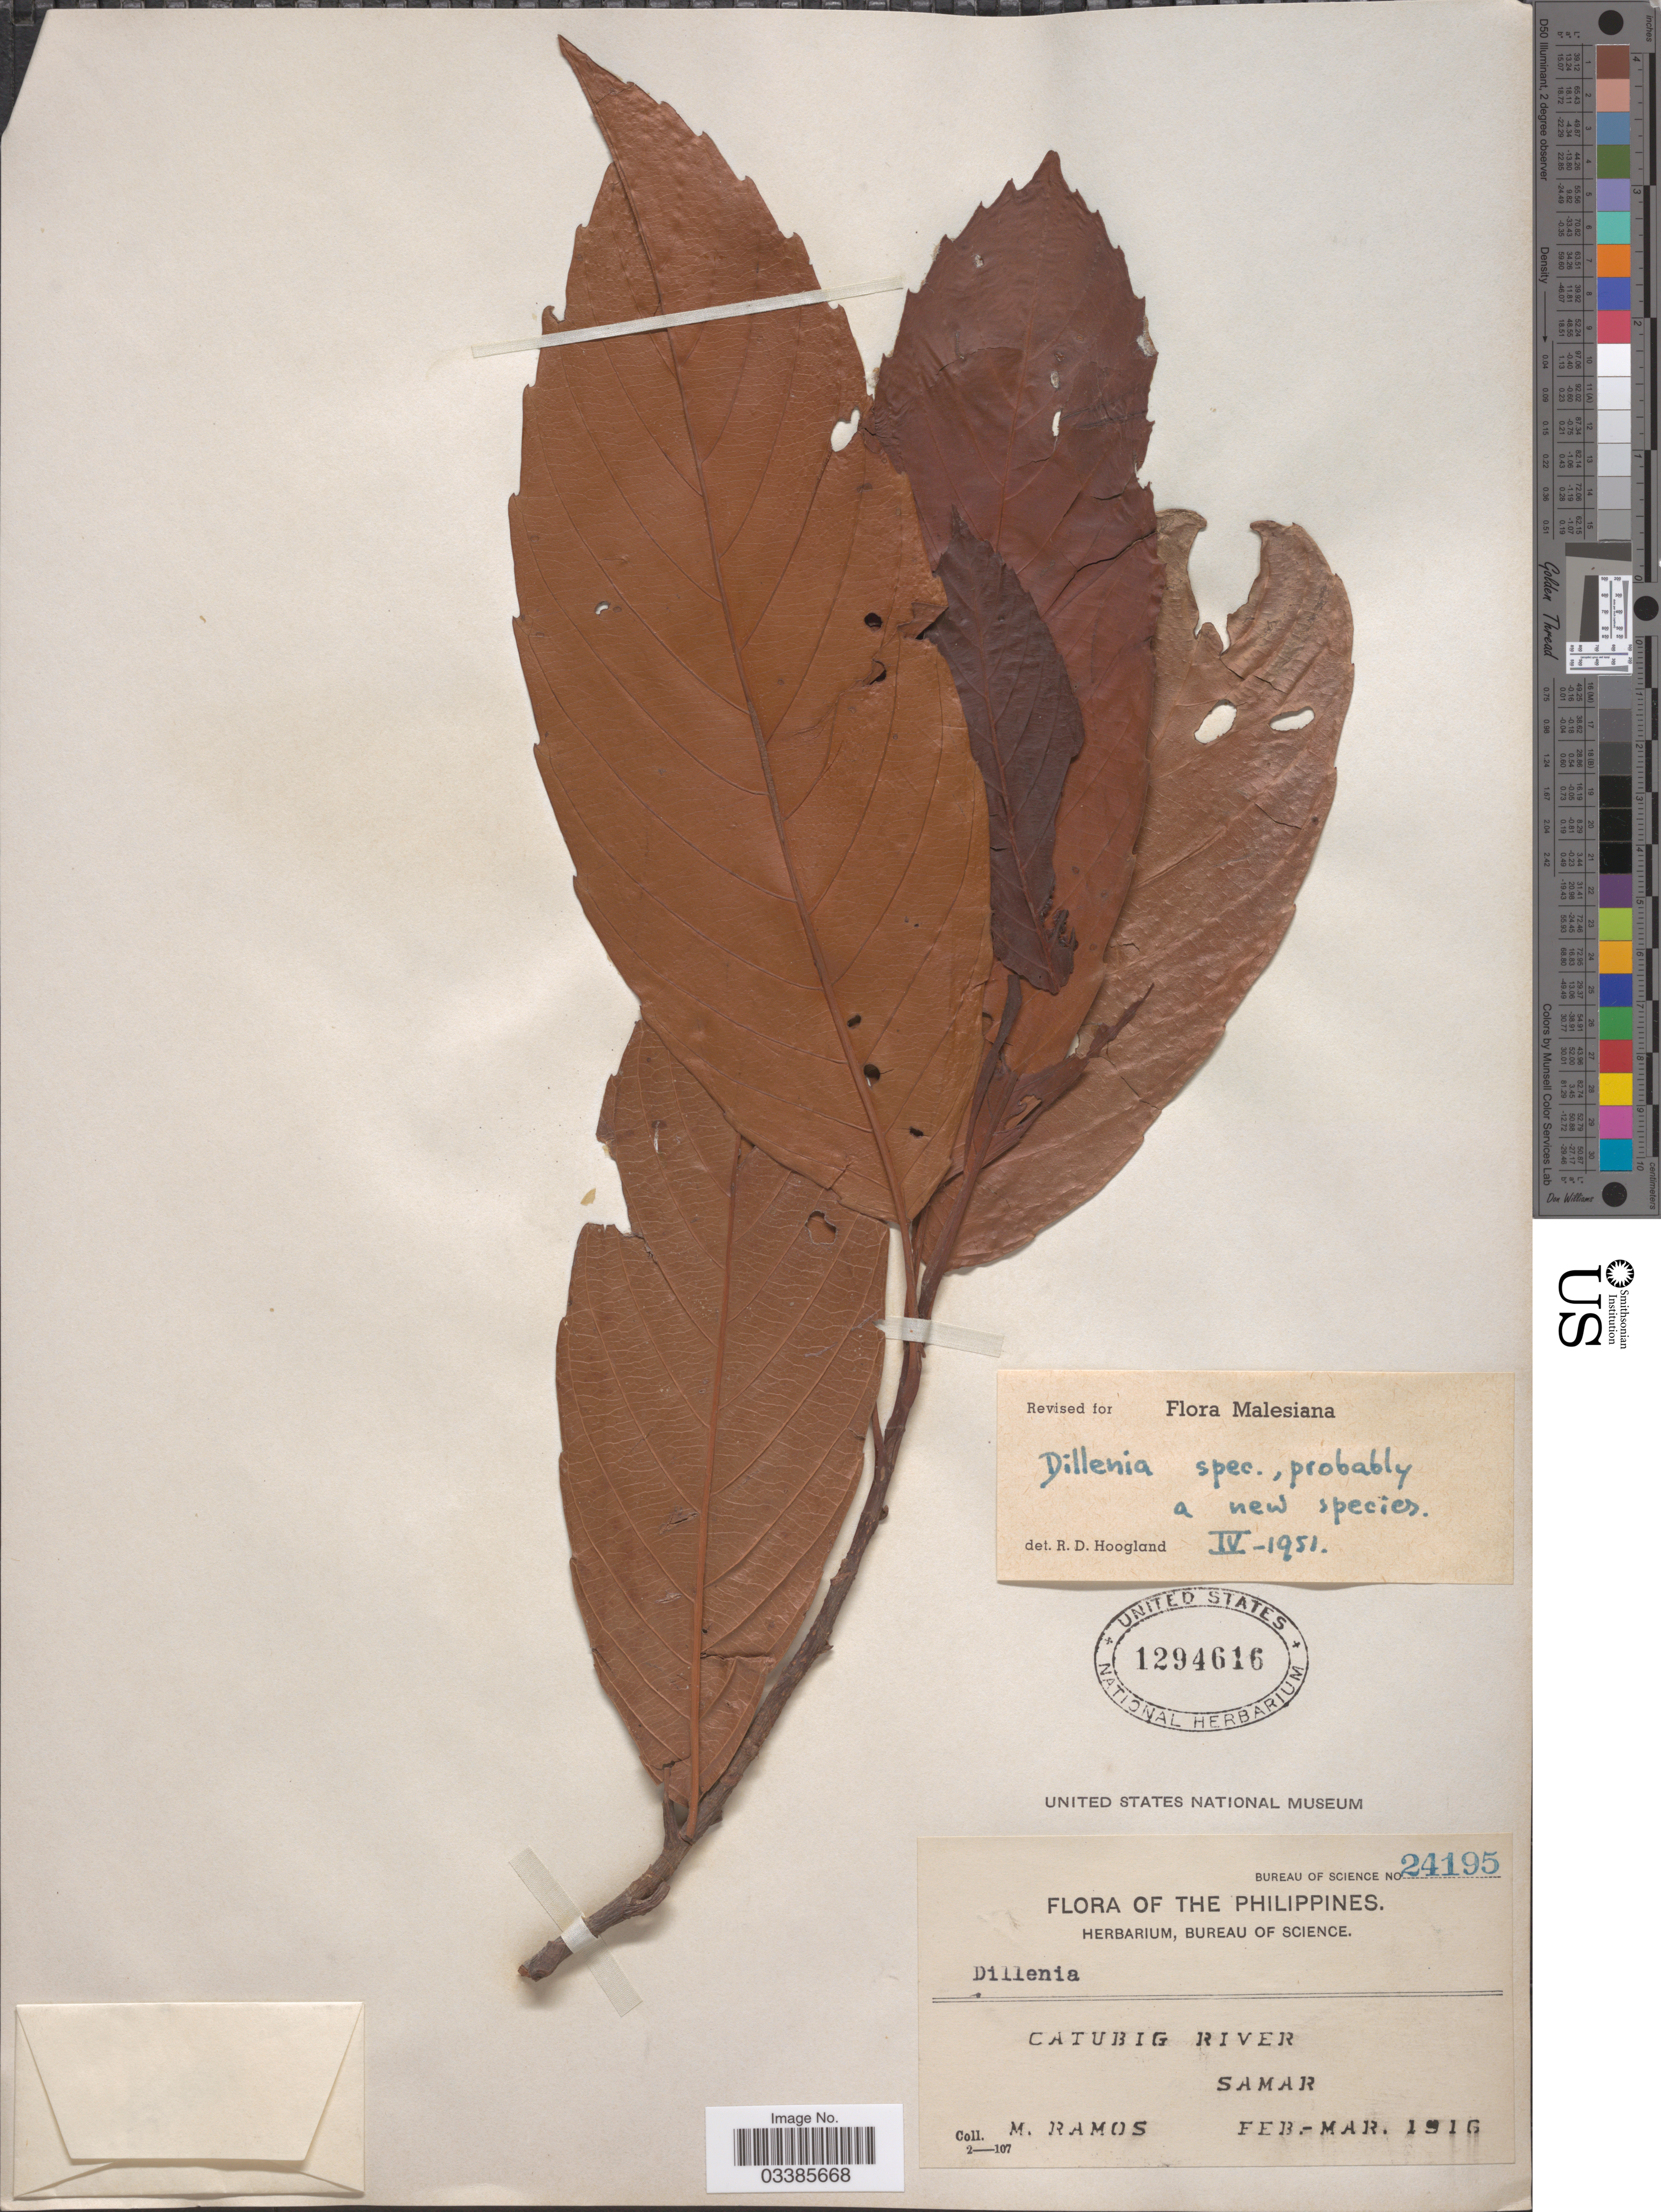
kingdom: Plantae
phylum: Tracheophyta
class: Magnoliopsida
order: Dilleniales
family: Dilleniaceae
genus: Dillenia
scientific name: Dillenia sp.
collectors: M. Ramos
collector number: Bureau of Science 24195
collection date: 1916-02/1916-03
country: Philippines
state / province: Eastern Visayas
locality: Catubig River. Samar.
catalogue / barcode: US 1294616